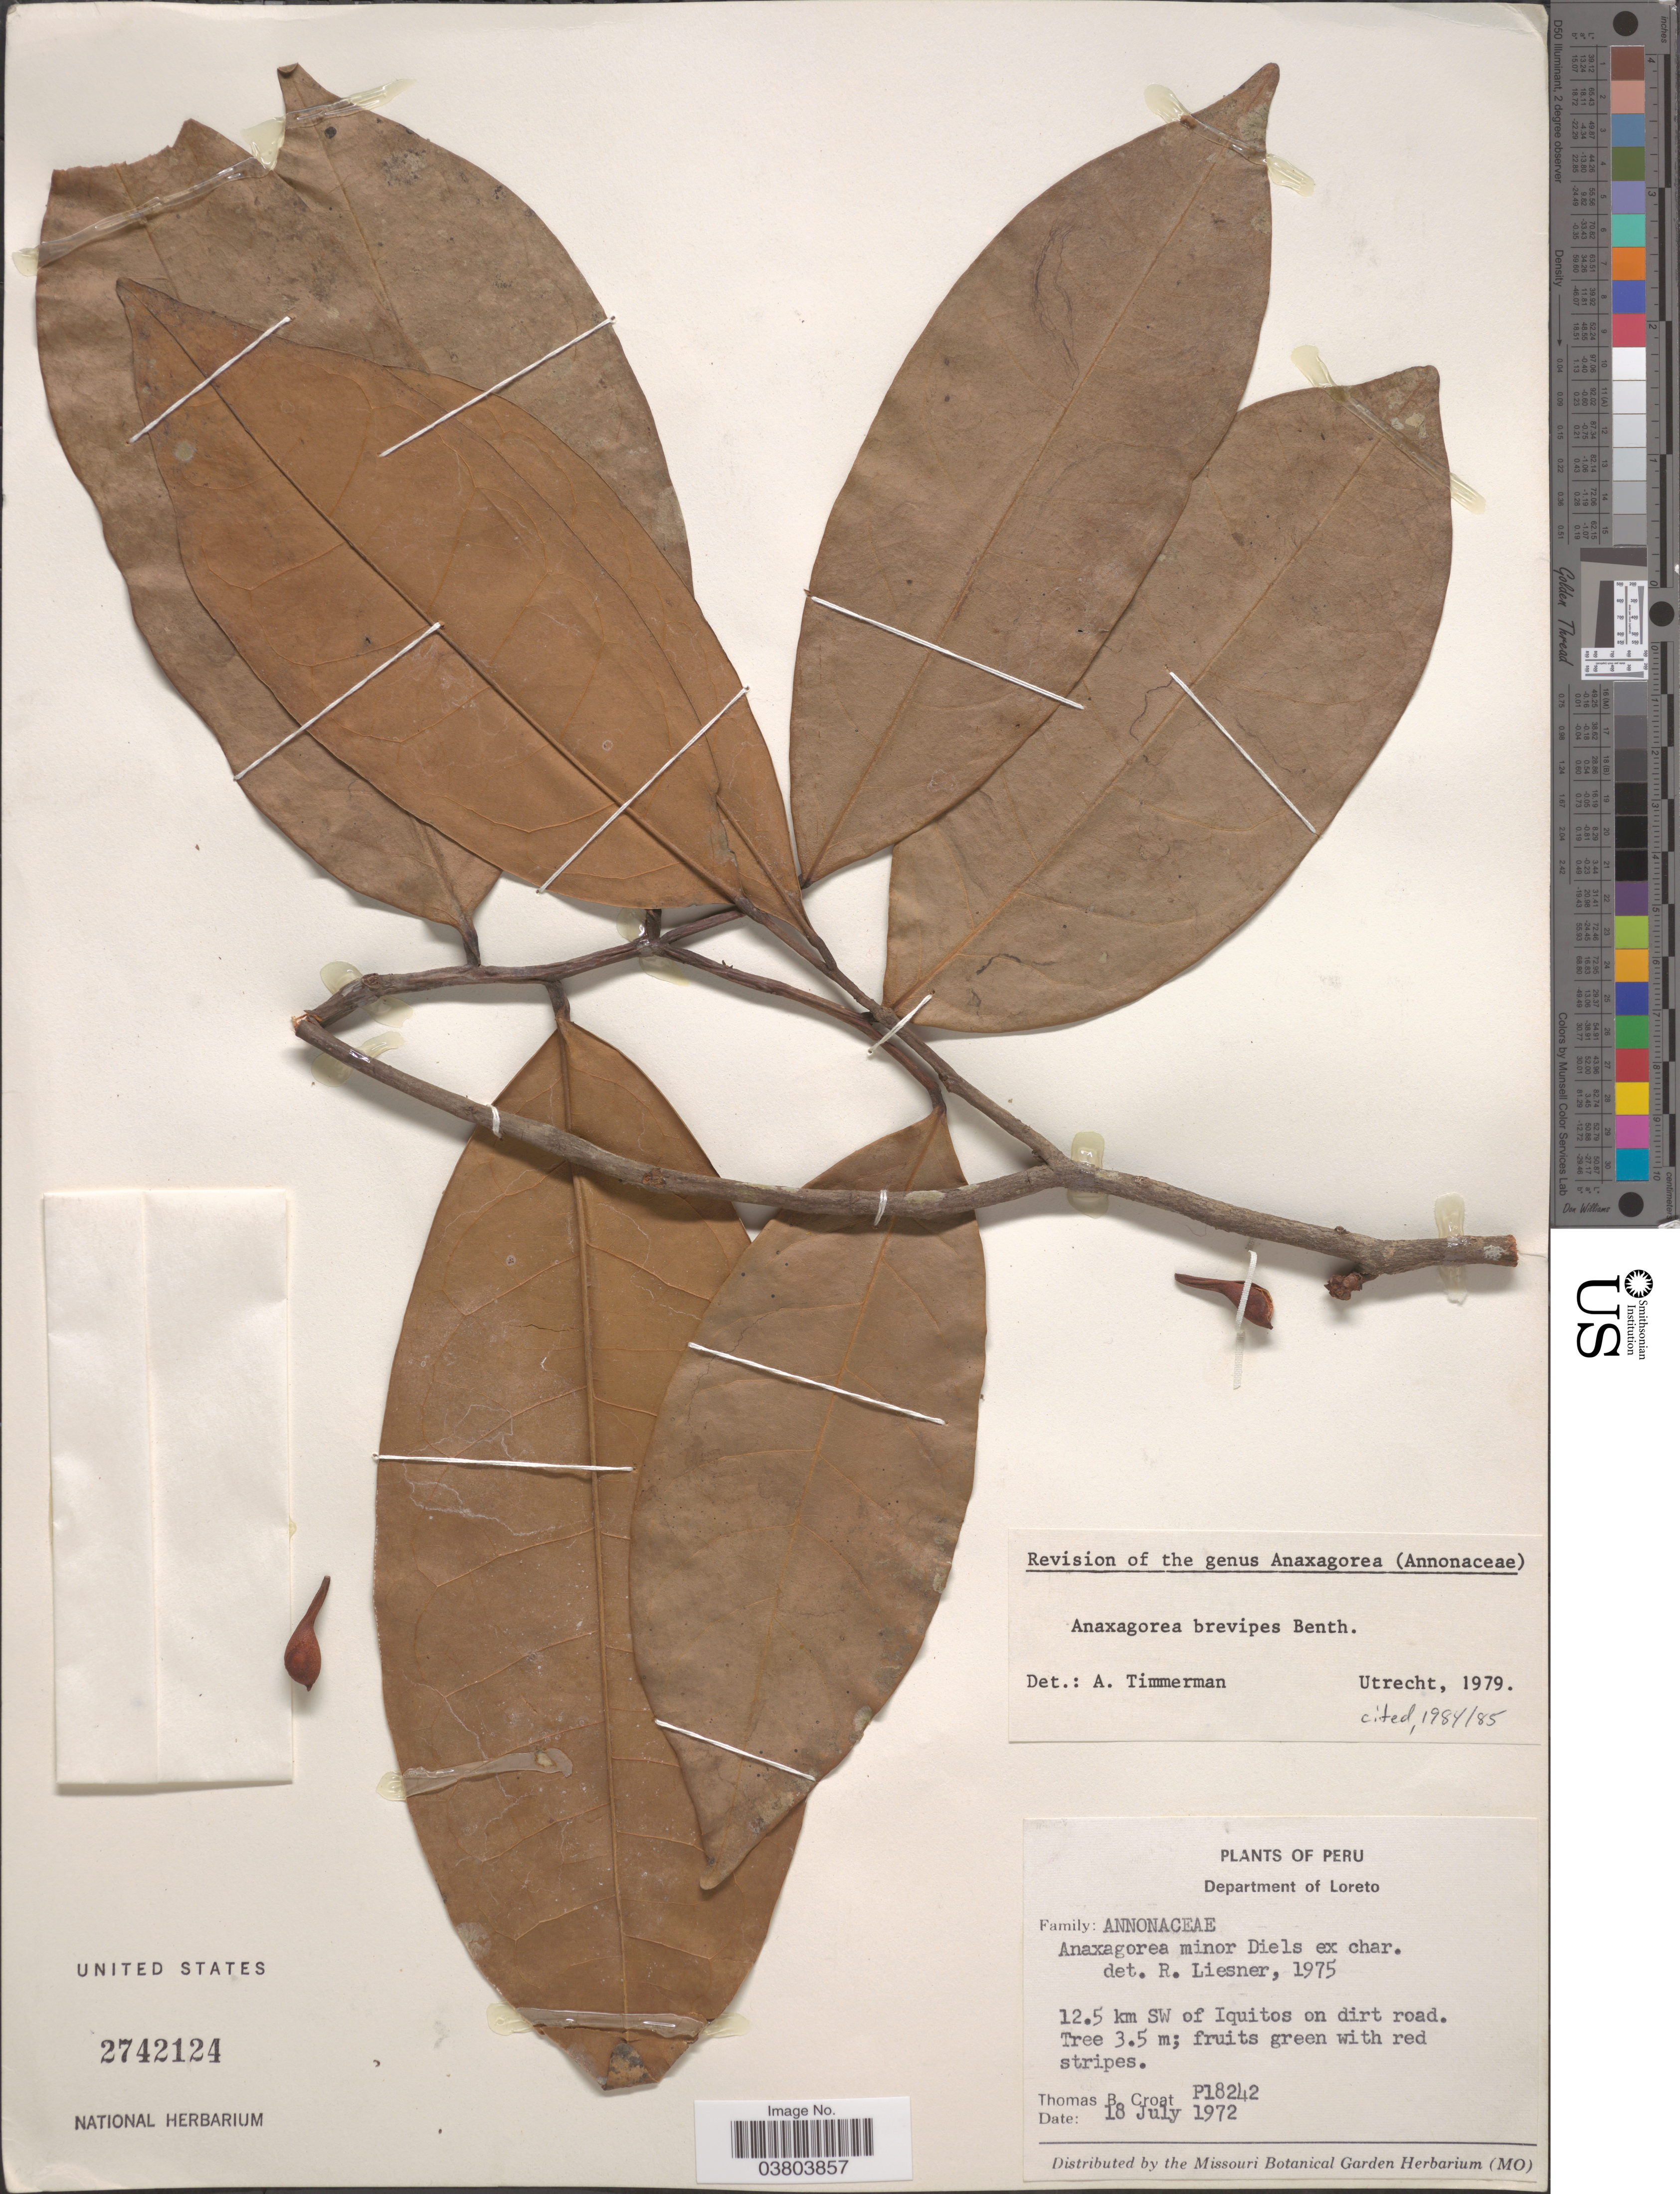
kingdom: Plantae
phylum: Tracheophyta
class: Magnoliopsida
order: Magnoliales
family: Annonaceae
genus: Anaxagorea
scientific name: Anaxagorea brevipes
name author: Benth.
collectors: T. B. Croat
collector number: P18242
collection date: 1972-07-18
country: Peru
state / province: Loreto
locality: Department of Loreto. 12.5 km SW of Iquitos on dirt road.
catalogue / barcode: US 2742124